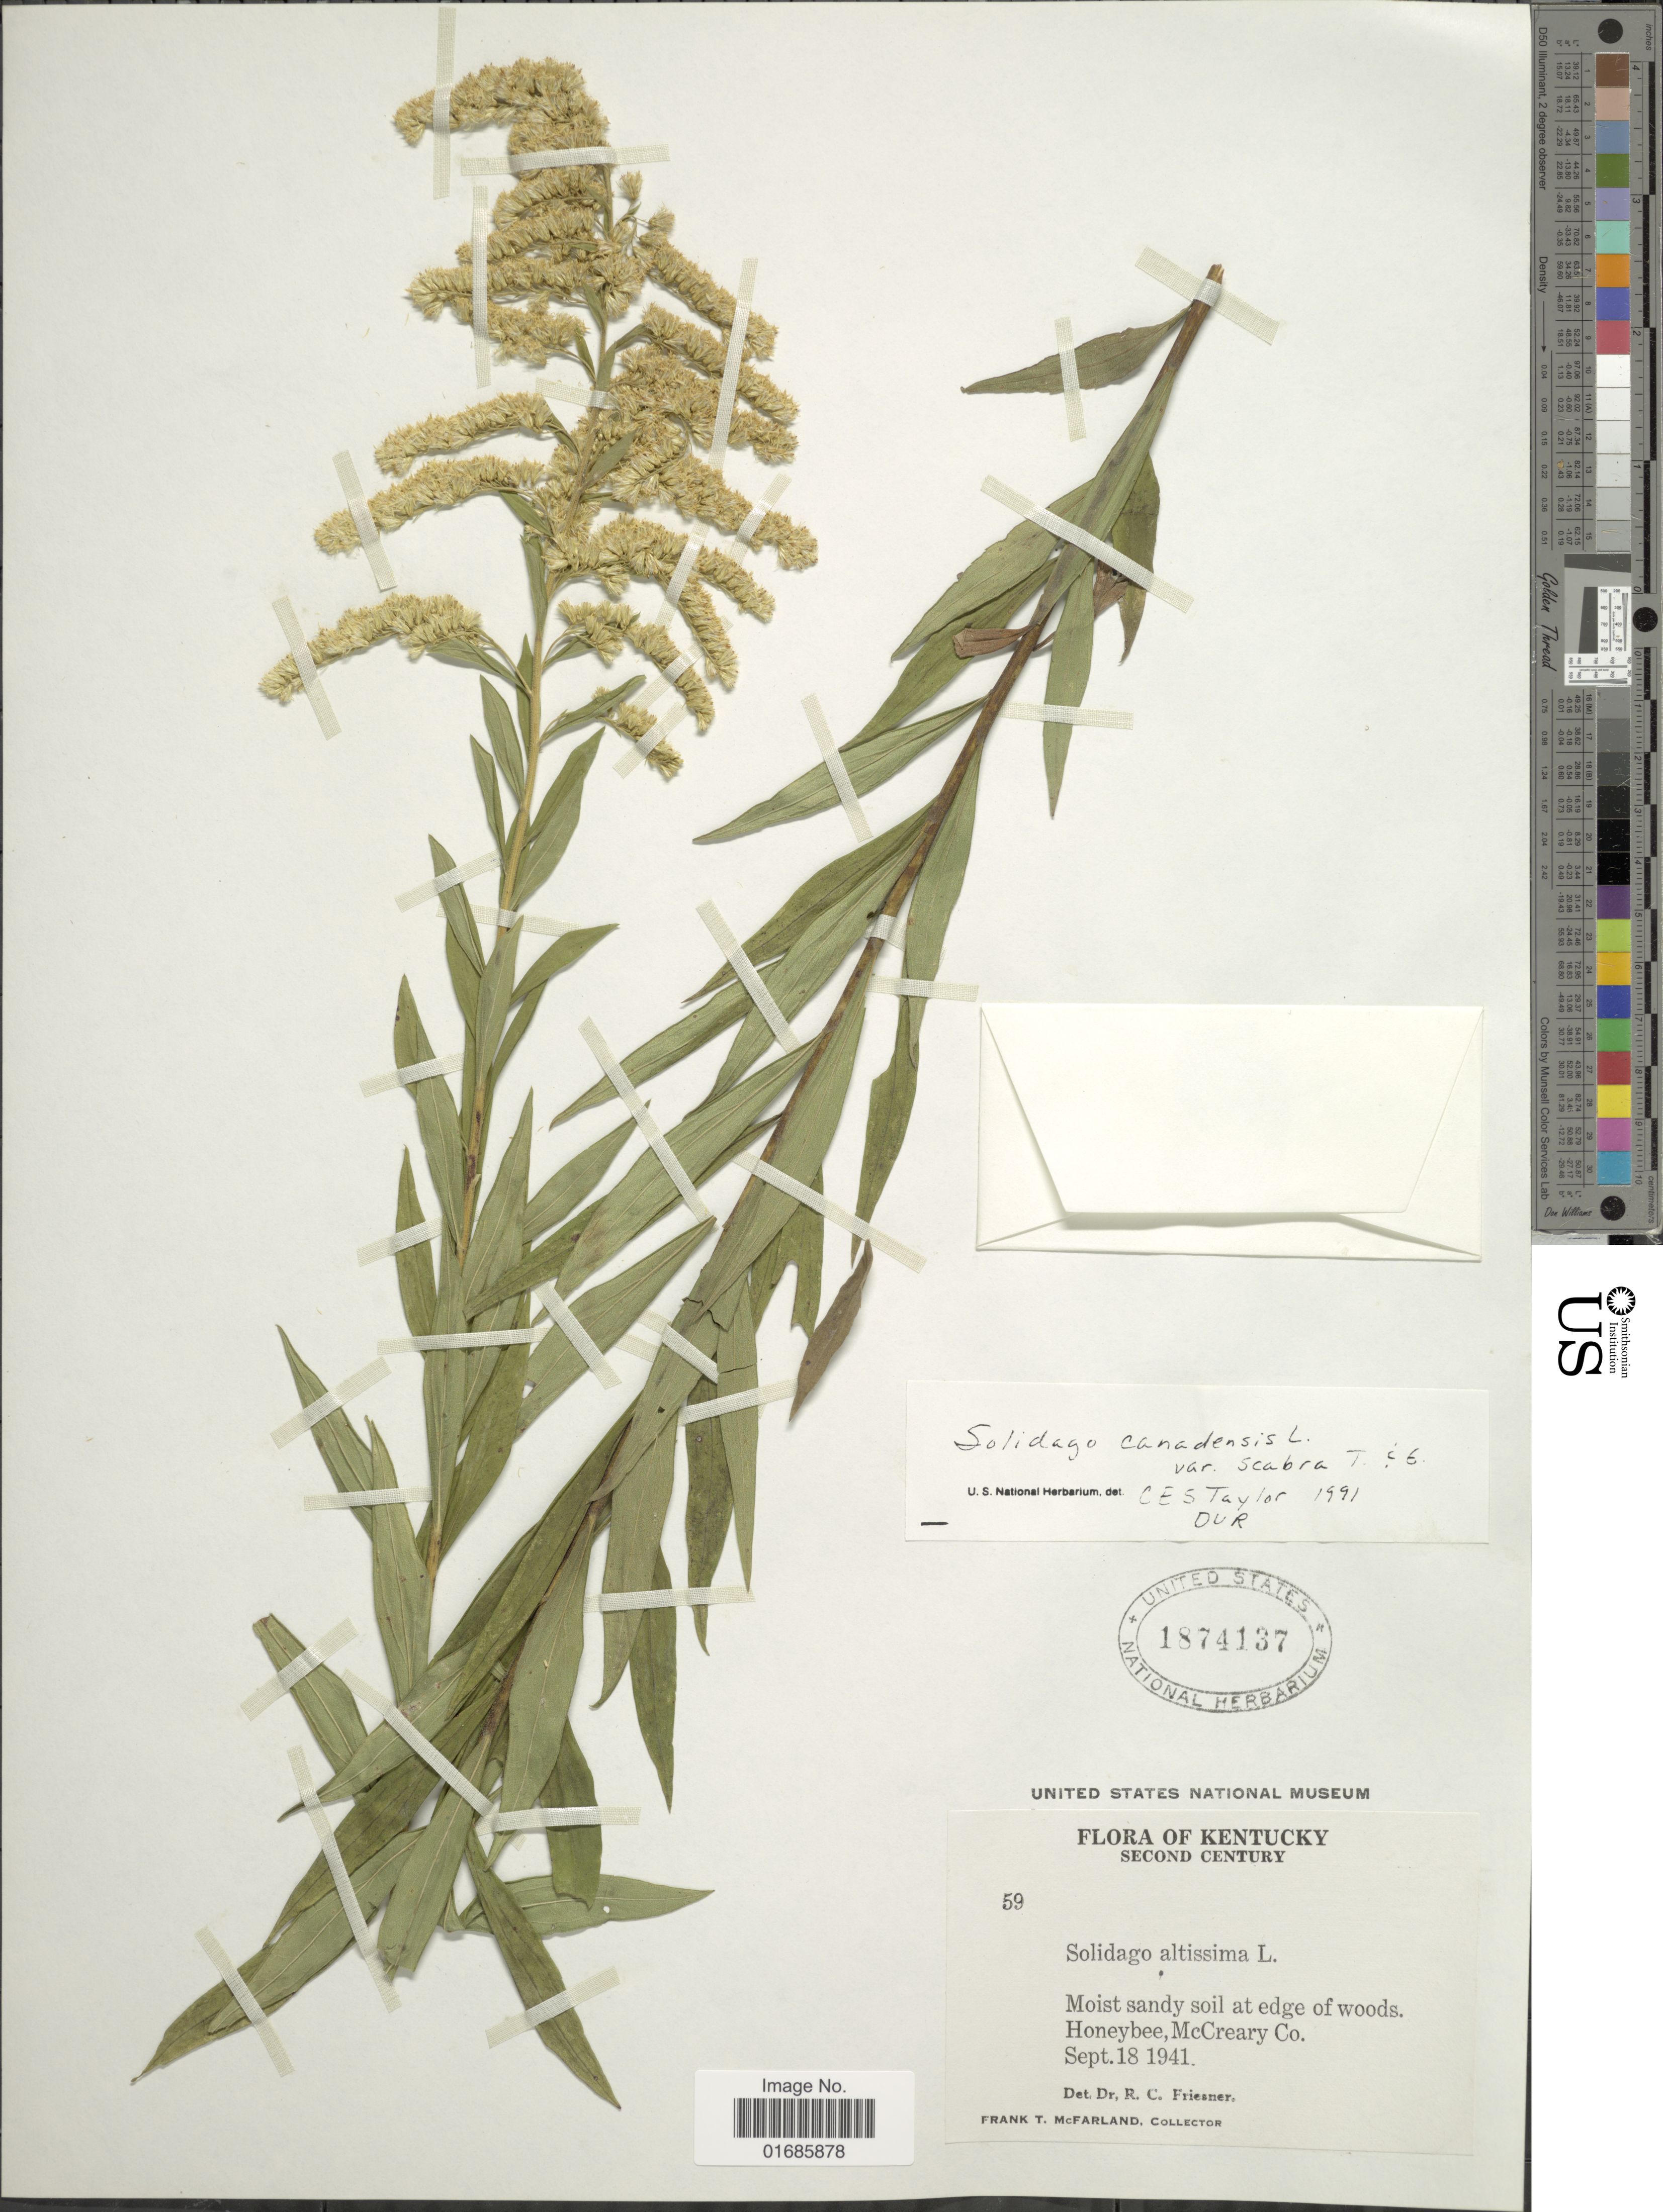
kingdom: Plantae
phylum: Tracheophyta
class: Magnoliopsida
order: Asterales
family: Asteraceae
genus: Solidago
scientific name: Solidago canadensis var. scabra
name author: (Muhl. ex Willd.) Torr. & A. Gray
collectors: F. McFarland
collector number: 59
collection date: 1941-09-18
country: United States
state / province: Kentucky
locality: Second Century, Honeybee, McCreary Co.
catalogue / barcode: US 1874137